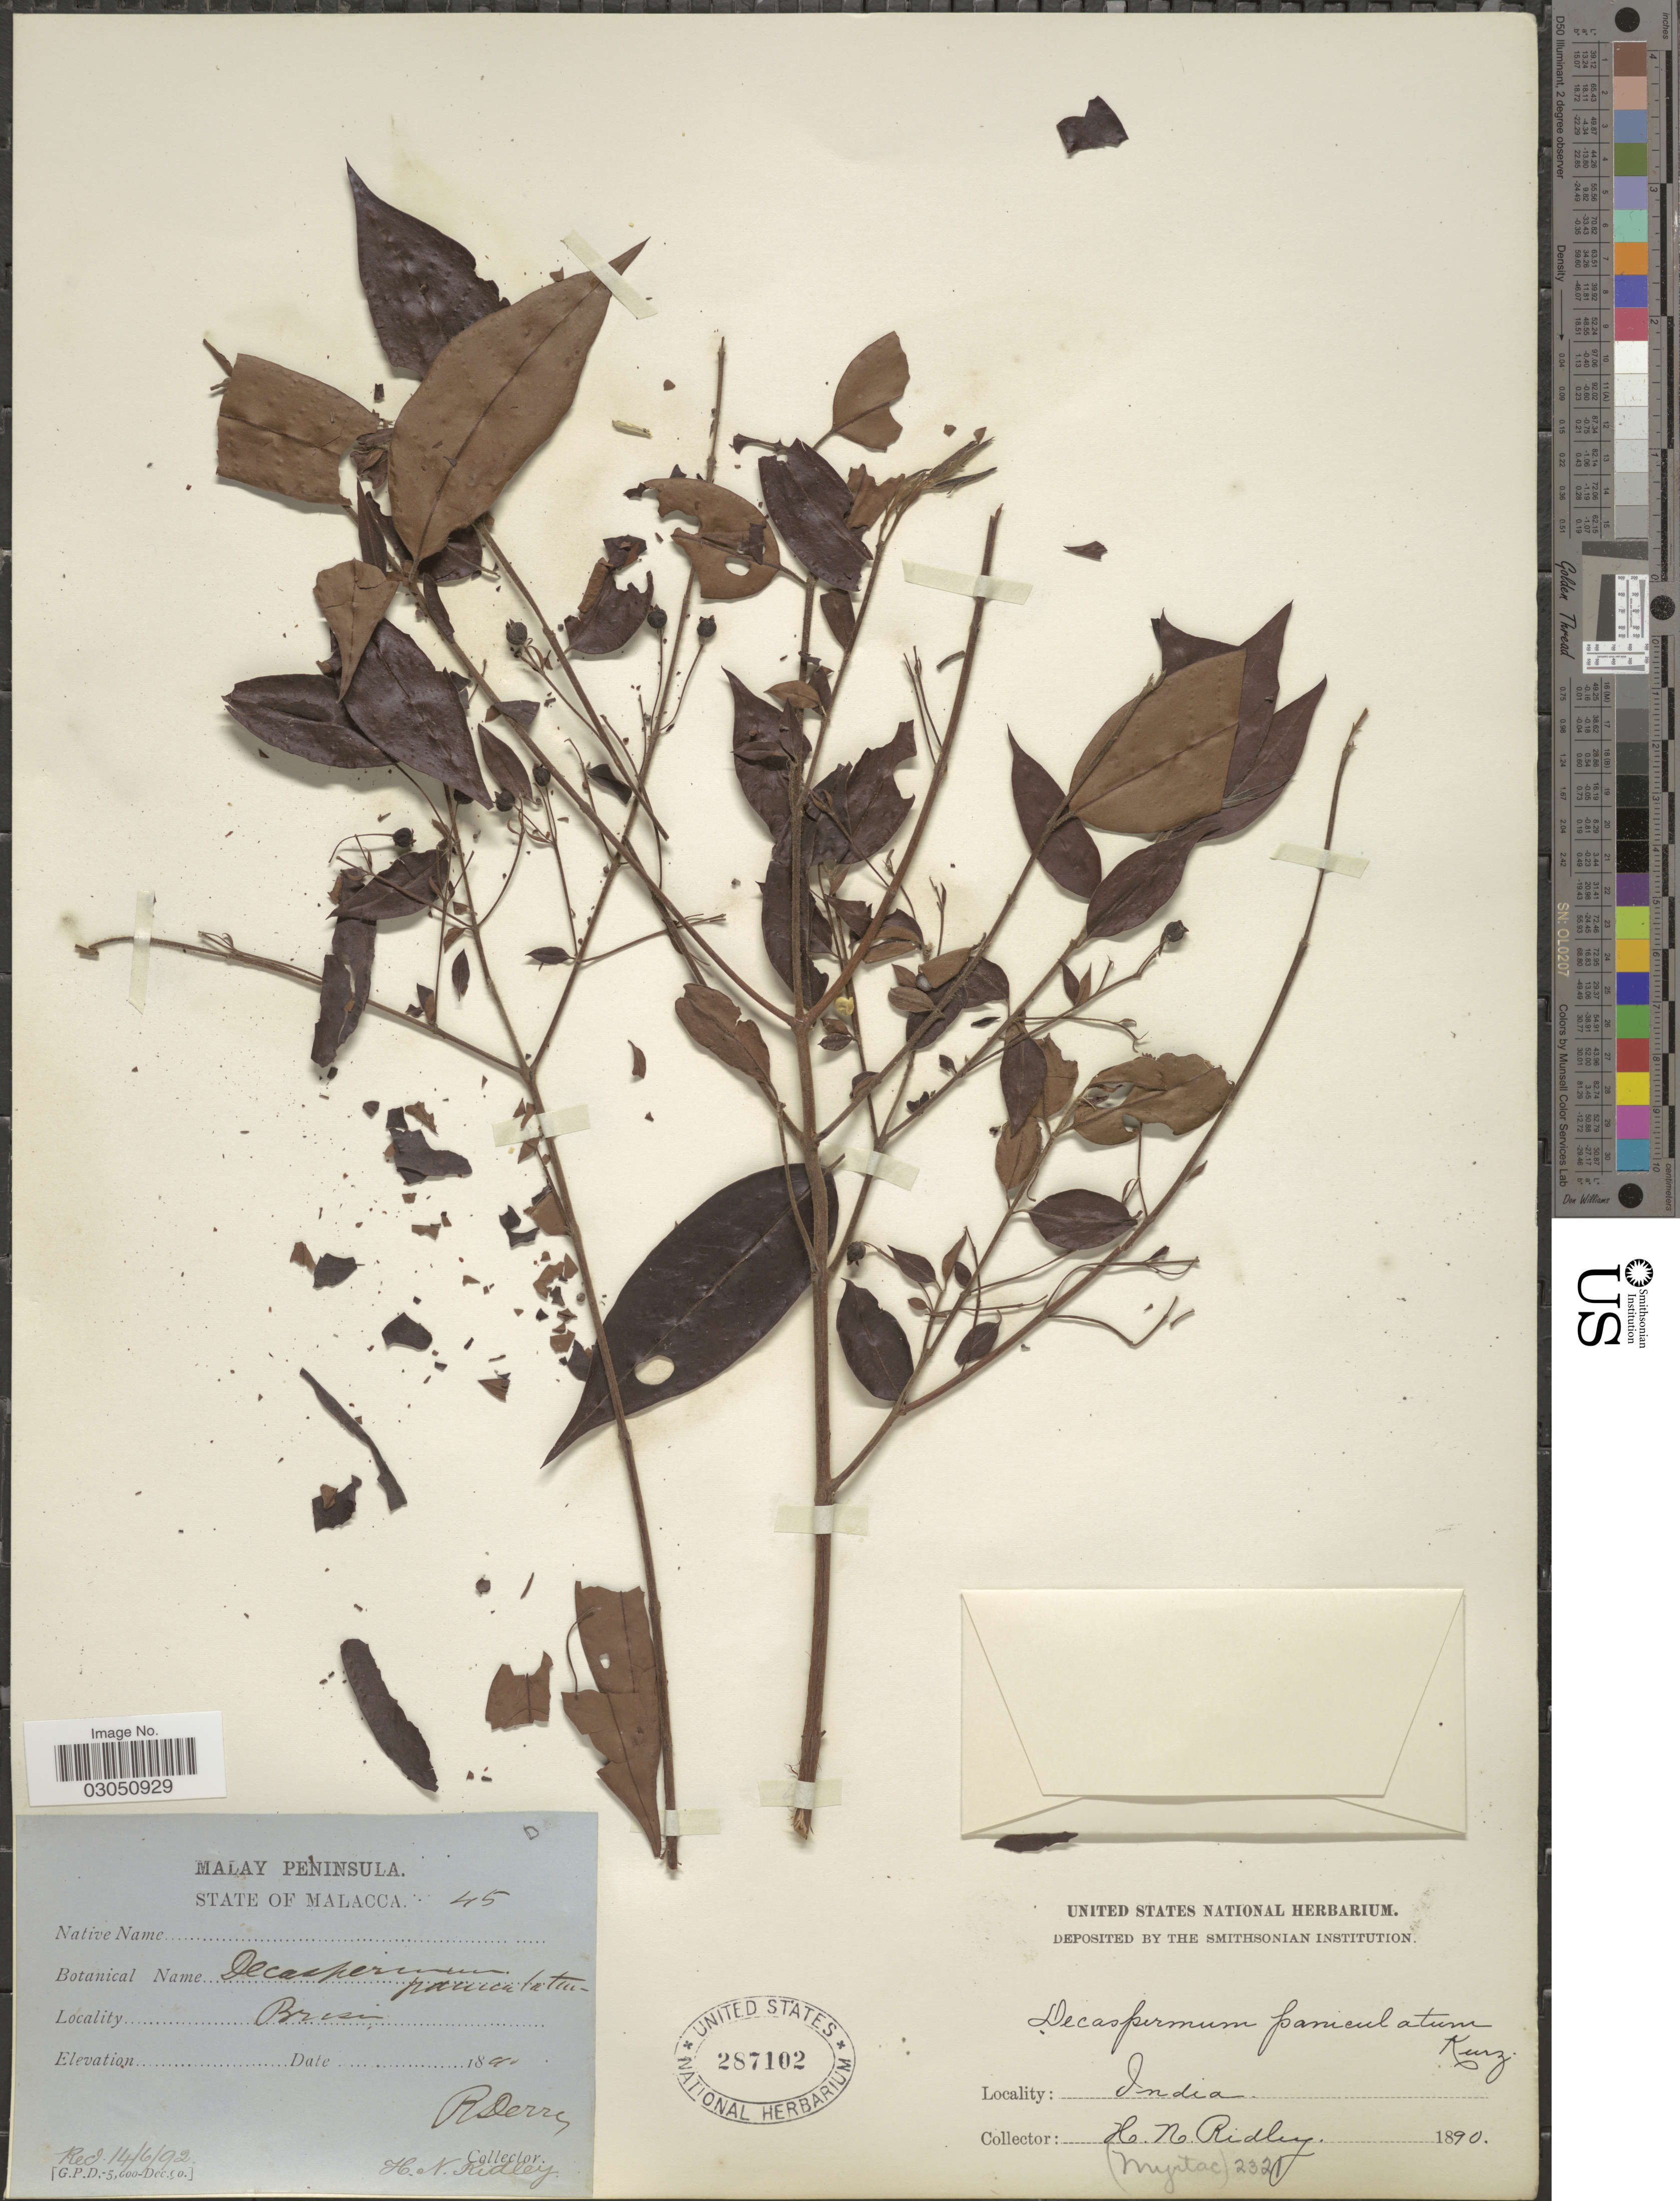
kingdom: Plantae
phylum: Tracheophyta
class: Magnoliopsida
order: Myrtales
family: Myrtaceae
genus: Decaspermum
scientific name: Decaspermum parviflorum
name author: (Lam.) A.J. Scott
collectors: H. N. Ridley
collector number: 45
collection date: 1891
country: Malaysia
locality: Malay Peninsula. State of Malacca. Brisin [interpreted].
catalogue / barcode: US 287102